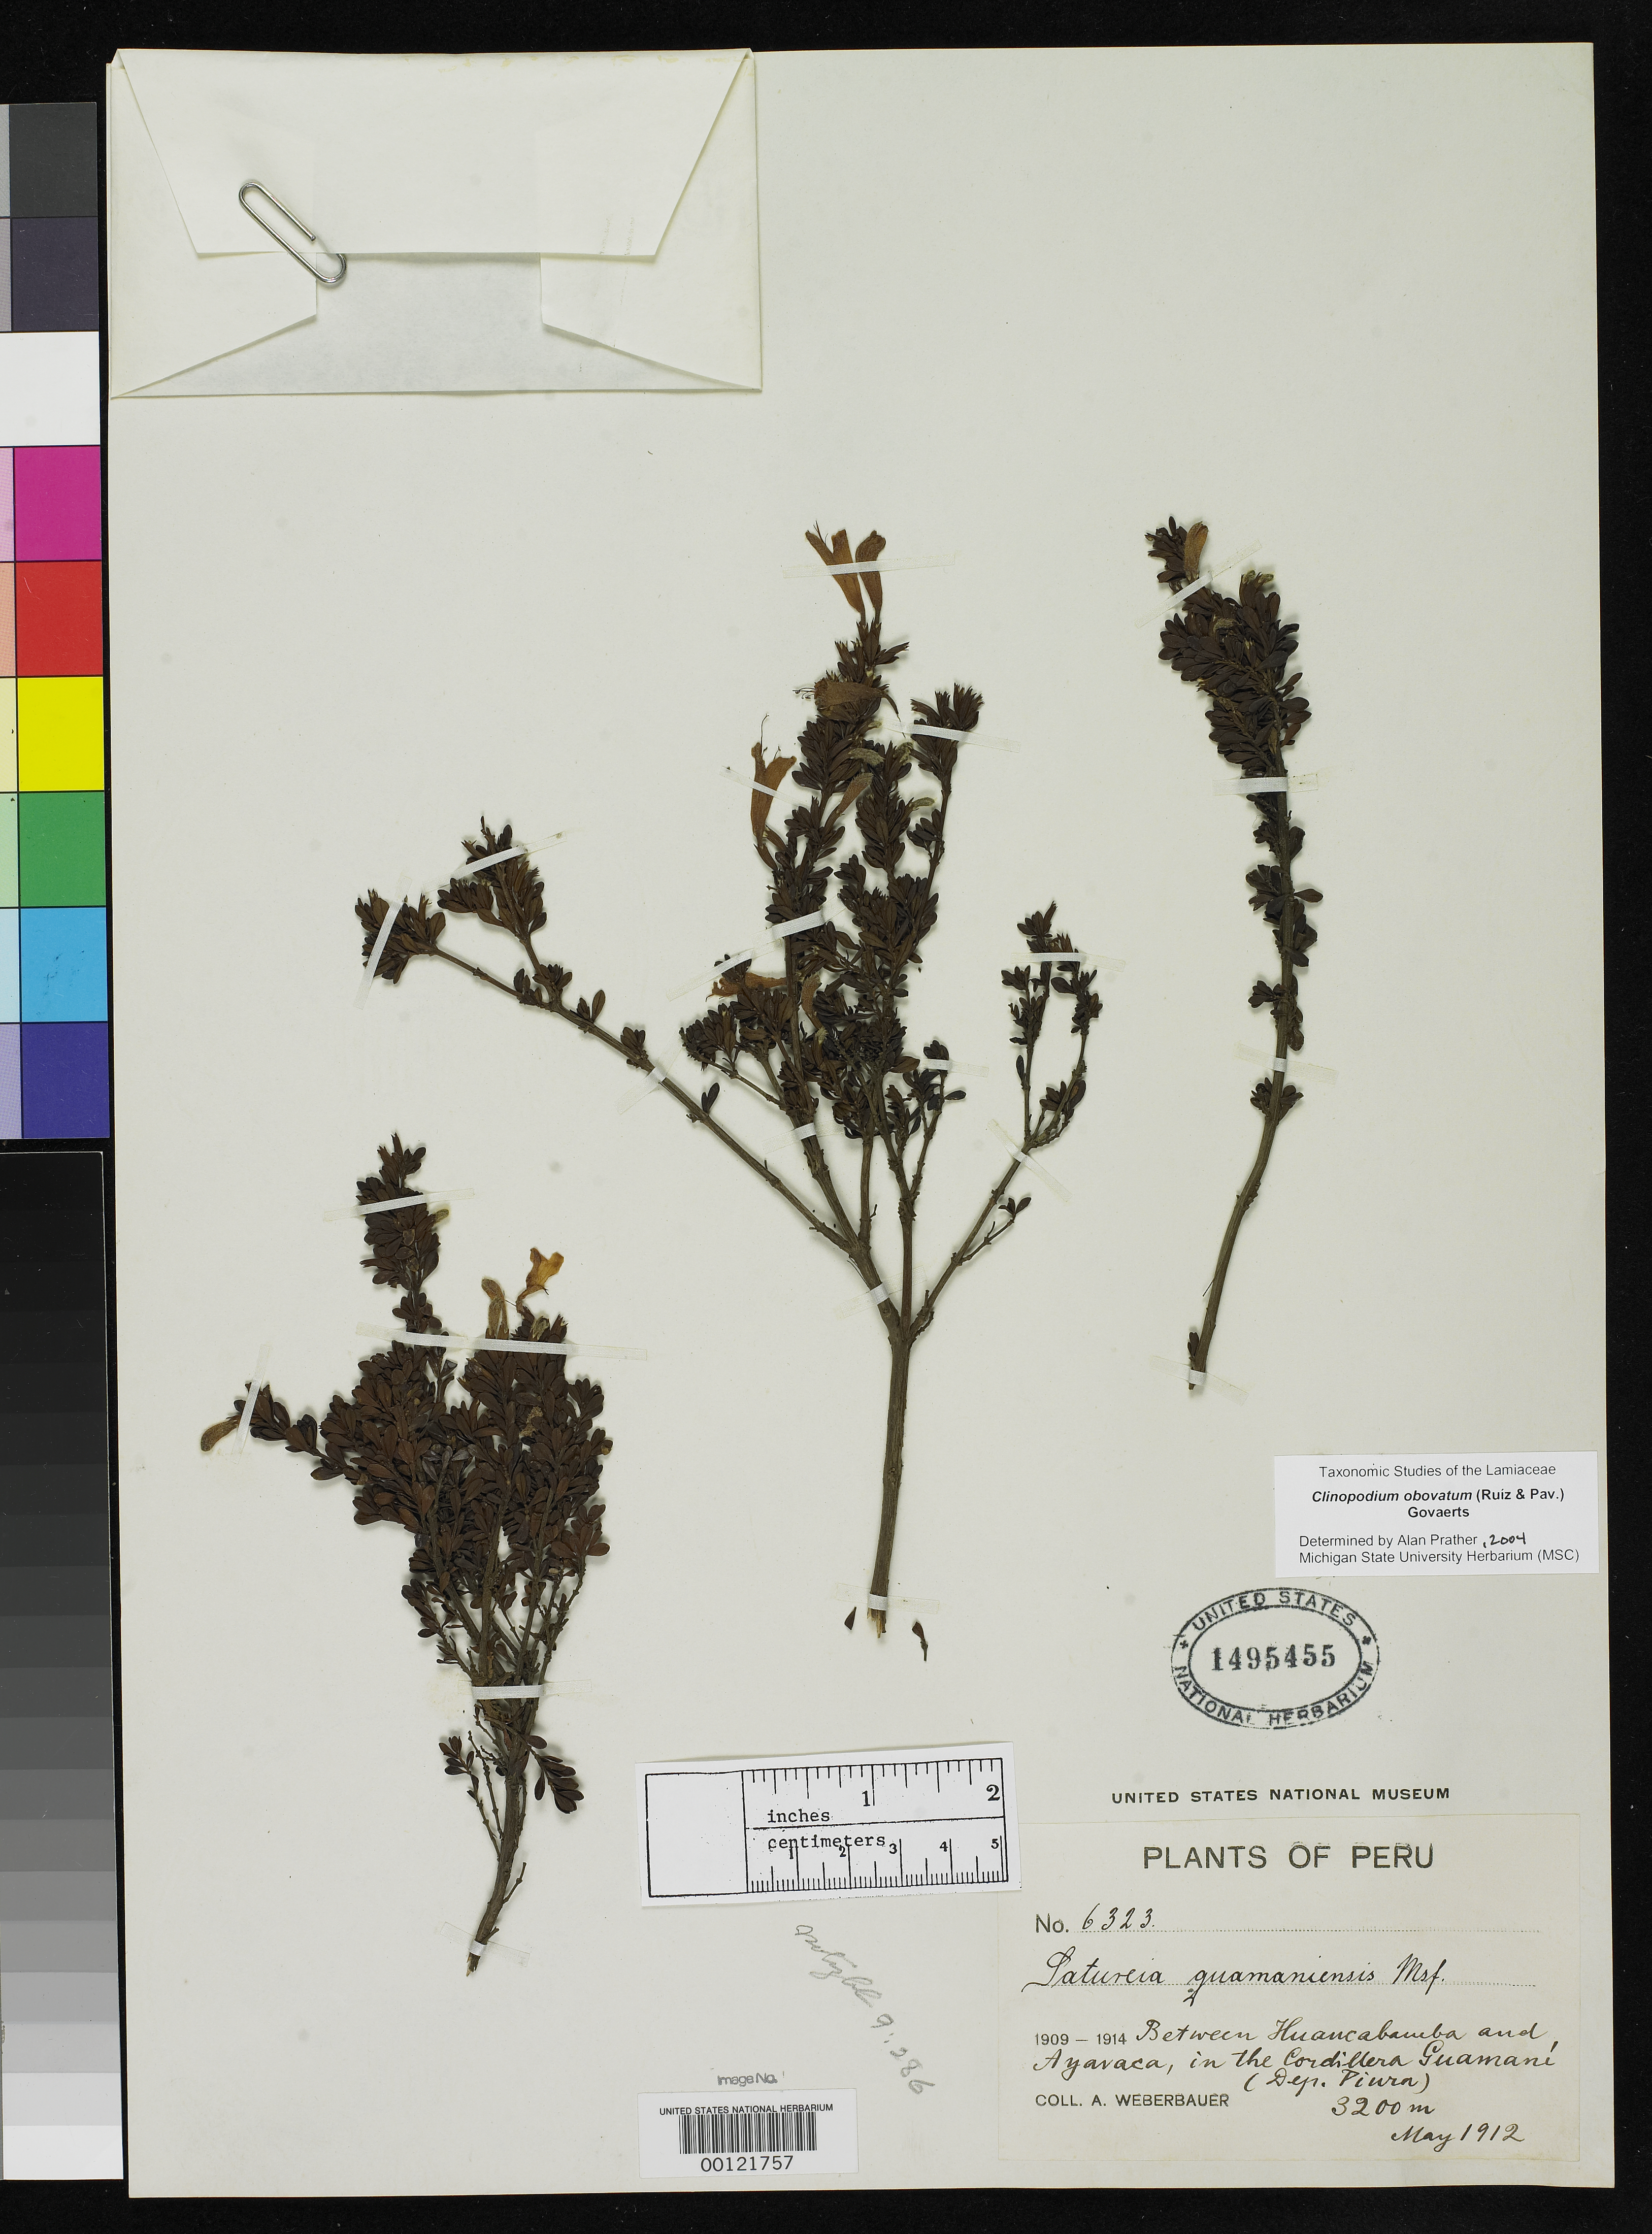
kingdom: Plantae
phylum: Tracheophyta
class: Magnoliopsida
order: Lamiales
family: Lamiaceae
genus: Satureja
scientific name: Satureja guamaniensis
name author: Mansf.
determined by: Prather, L. A.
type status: Isotype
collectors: A. Weberbauer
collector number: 6323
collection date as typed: May 1912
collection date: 1912-05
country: Peru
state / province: Piura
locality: Between Huancabamba and Ayavaca, in the Cordillera Guamaní.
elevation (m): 3200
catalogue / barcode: US 1495455